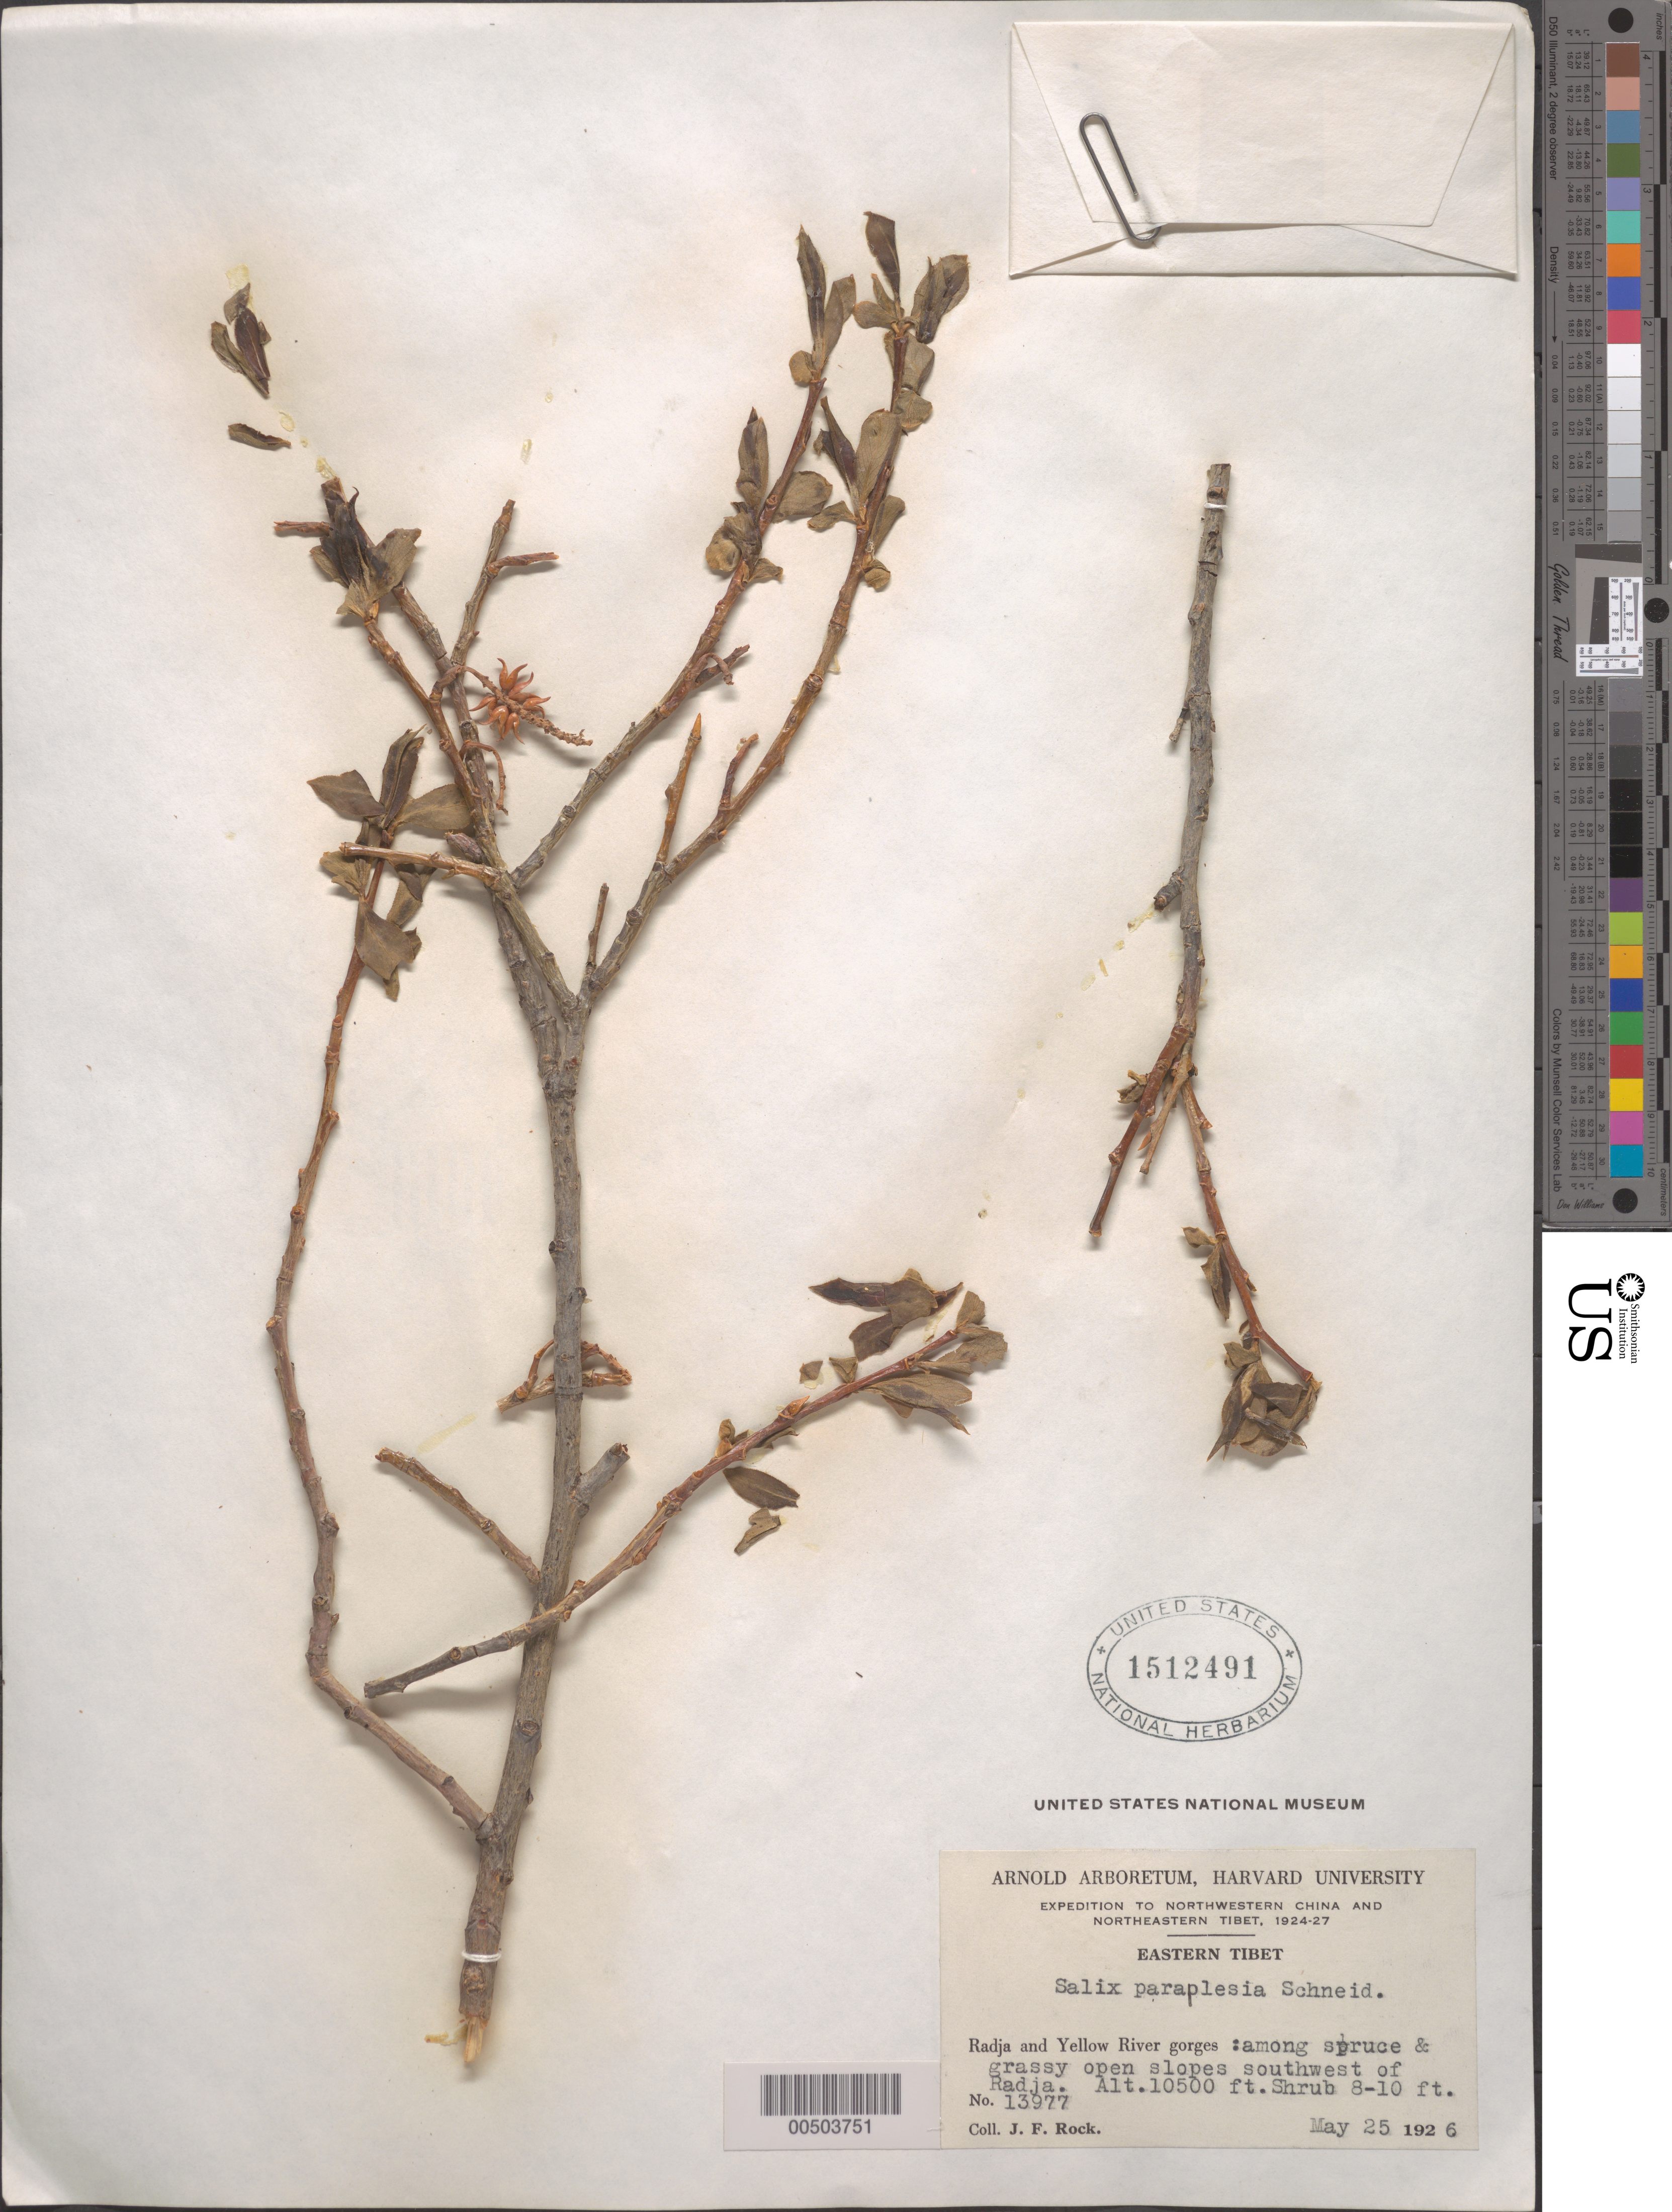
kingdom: Plantae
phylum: Tracheophyta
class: Magnoliopsida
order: Malpighiales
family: Salicaceae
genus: Salix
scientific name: Salix paraplesia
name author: C.K. Schneid.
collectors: J. F. Rock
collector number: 13977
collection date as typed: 25 May 1926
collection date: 1926-05-25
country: China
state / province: Xizang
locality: Radja and Yellow River gorges: among spruce & grassy open slopes southwest of Radja.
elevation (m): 3200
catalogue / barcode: US 1512491